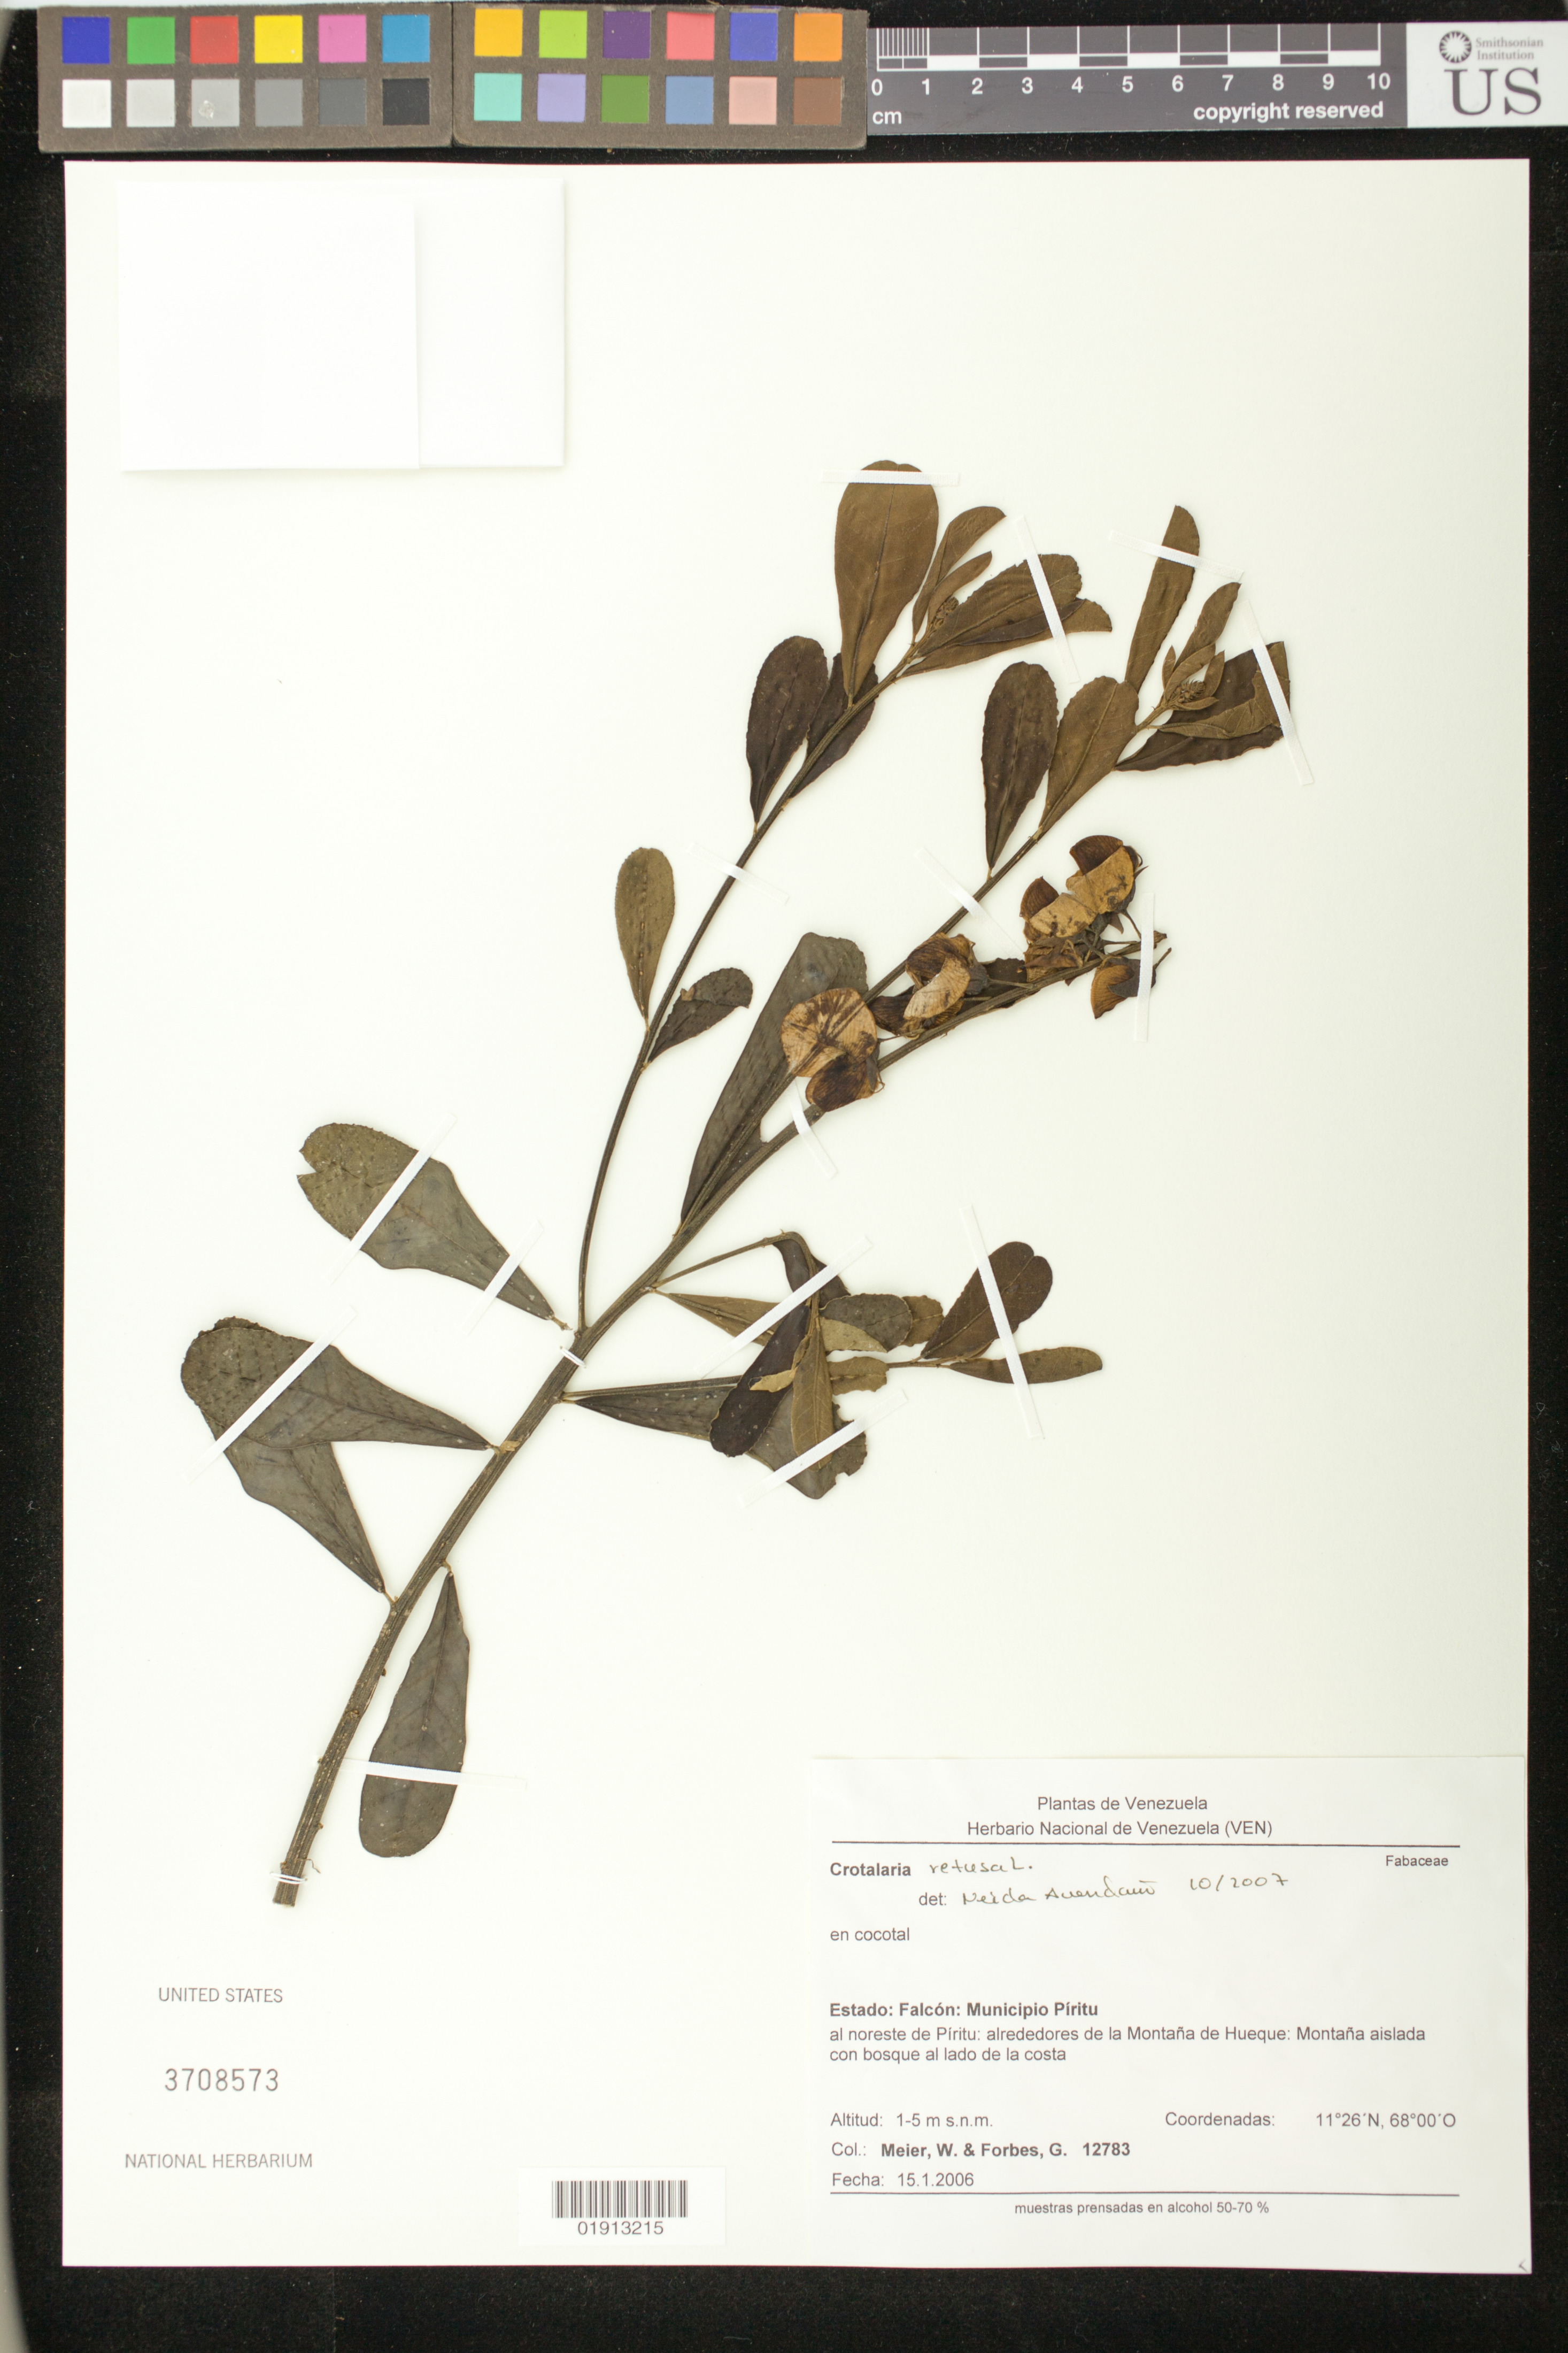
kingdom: Plantae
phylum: Tracheophyta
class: Magnoliopsida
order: Fabales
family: Fabaceae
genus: Crotalaria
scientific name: Crotalaria retusa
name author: L.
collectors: W. Meier & G. Forbes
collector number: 12783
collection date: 2006-01-15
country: Venezuela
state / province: Falcón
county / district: Piritu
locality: Estado: Falcon: Municipio Piritu. al noreste de Piritu: alrededores de la Montana de Hueque.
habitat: Montana aislada con bosque al lado de la costa.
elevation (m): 1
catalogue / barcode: US 3708573